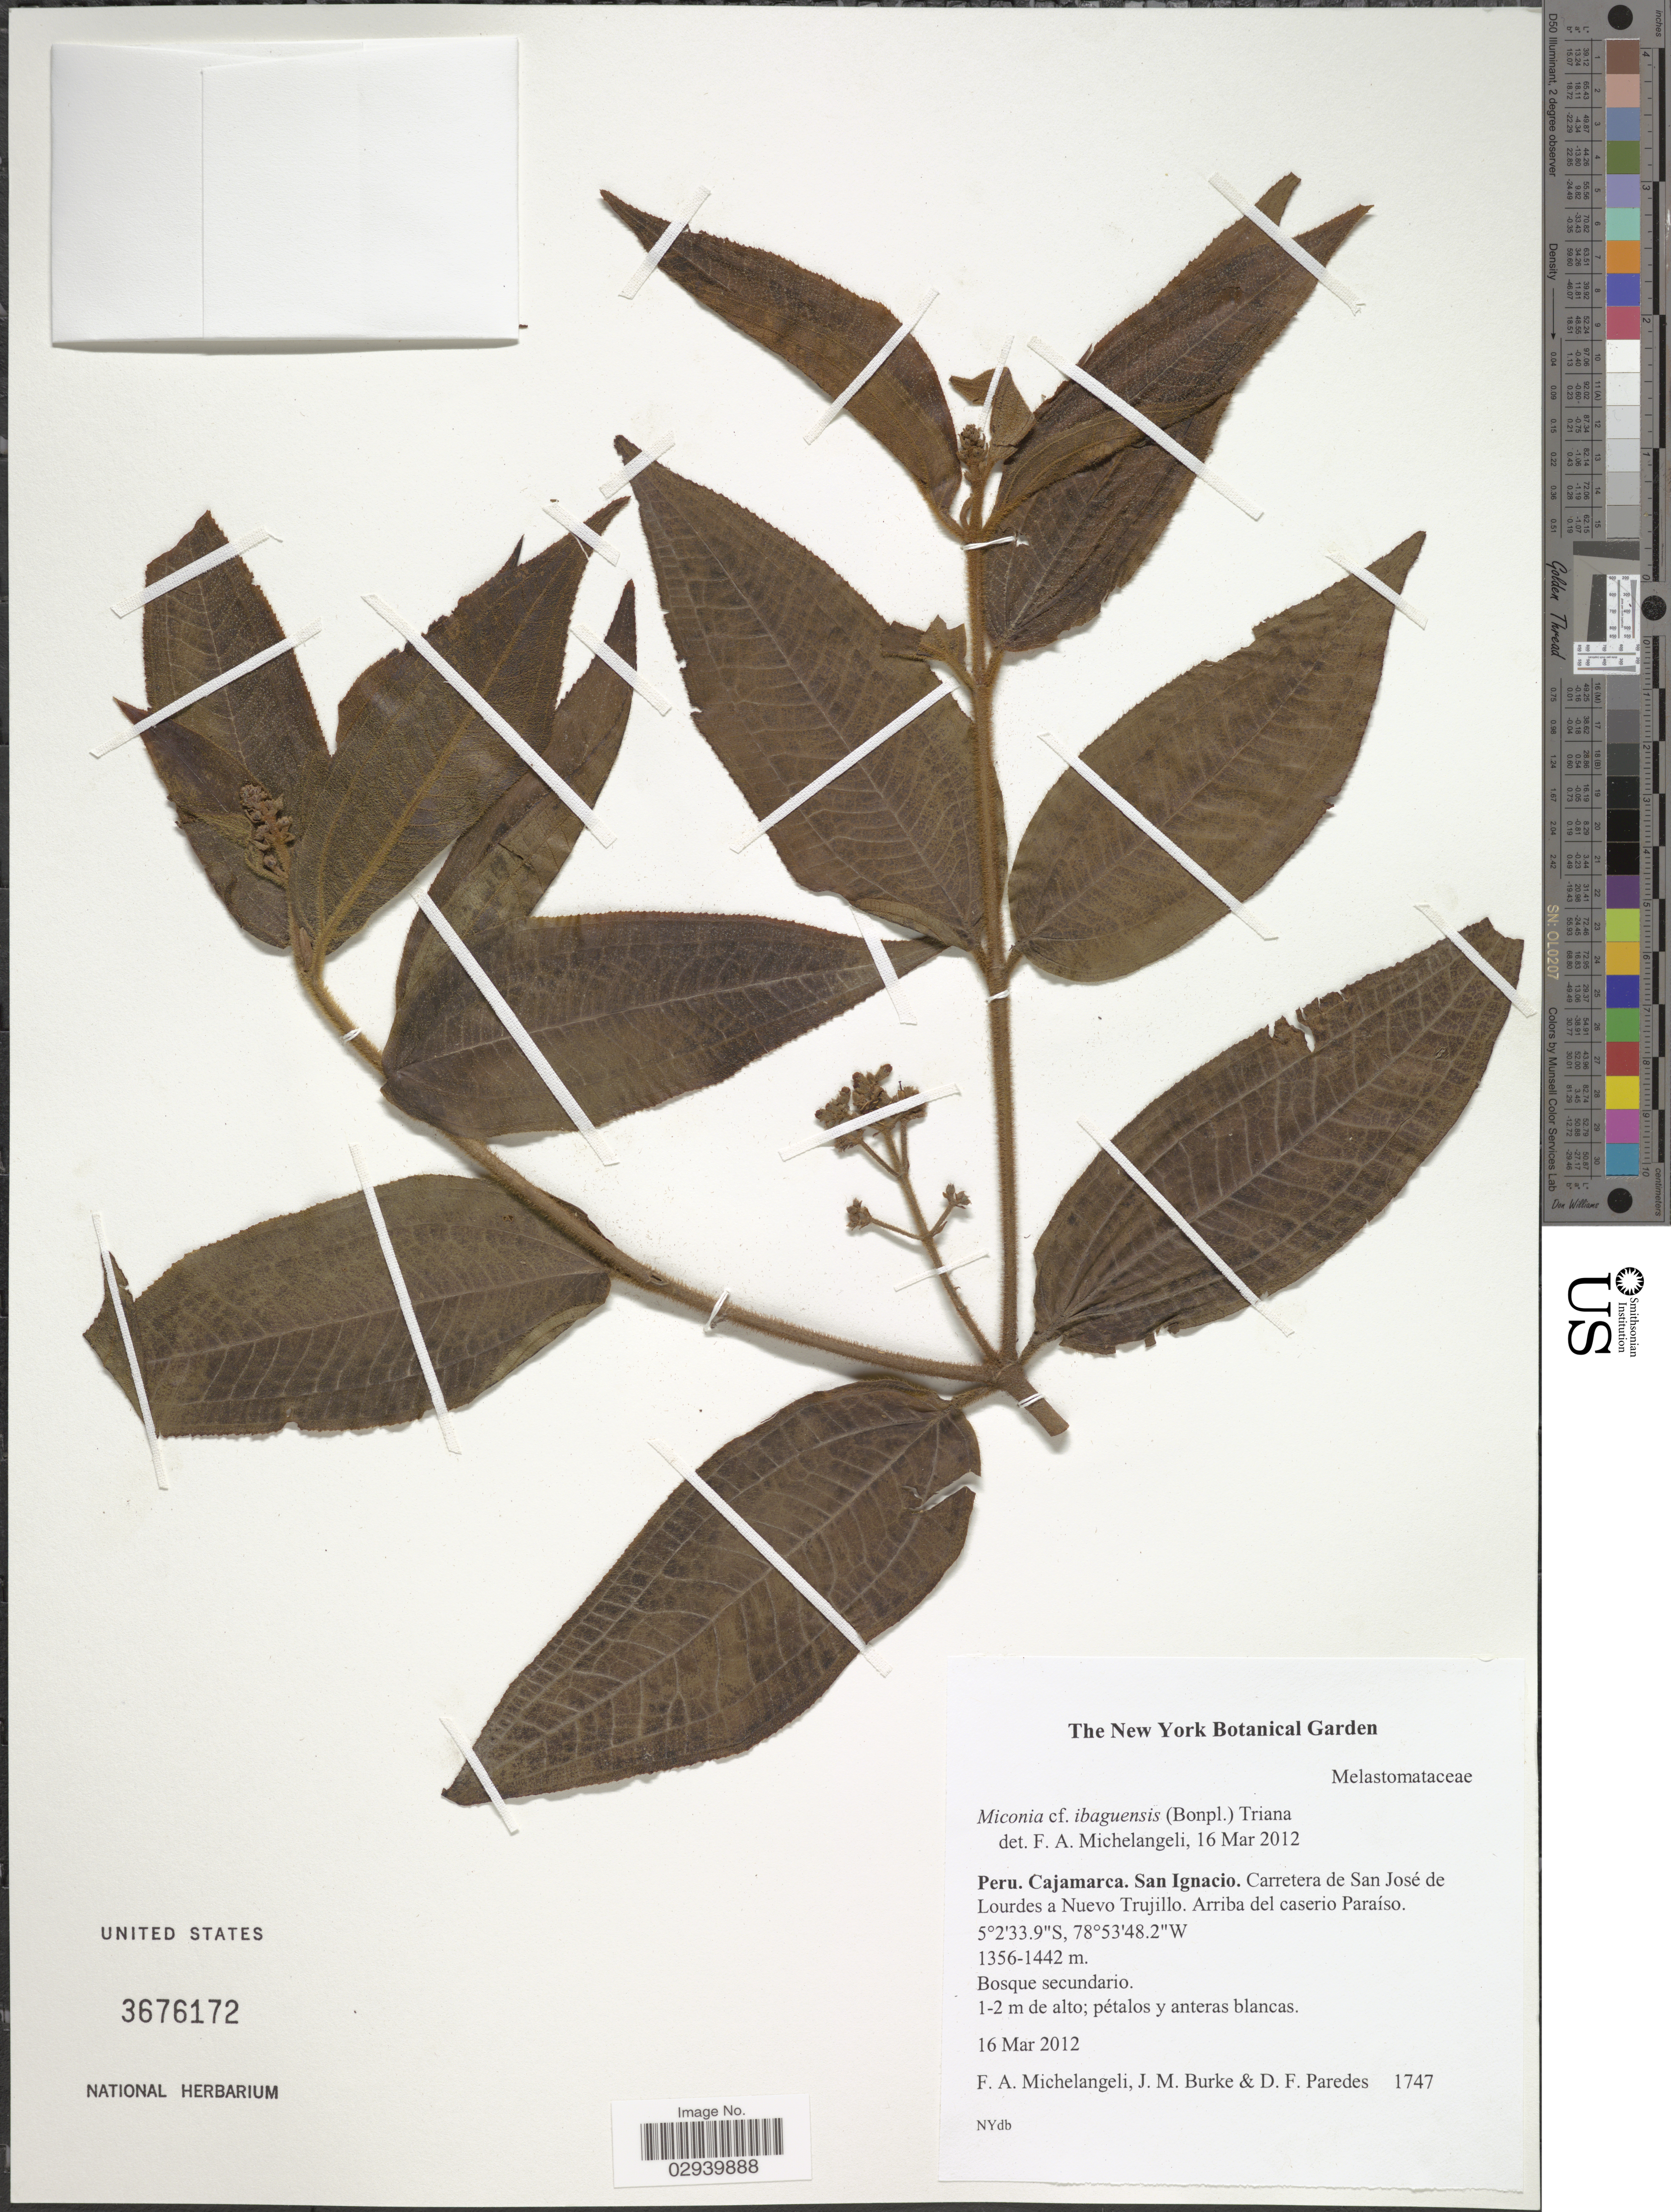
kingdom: Plantae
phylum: Tracheophyta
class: Magnoliopsida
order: Myrtales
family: Melastomataceae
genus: Miconia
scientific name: Miconia ibaguensis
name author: (Bonpl.) Triana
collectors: F. A. Michelangeli, Jac. M. Burke & D. Paredes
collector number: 1747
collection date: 2012-03-16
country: Peru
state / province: Cajamarca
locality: Peru. Cajamarca. San Ignacio. Carretera de San José de Lourdes a Nuevo Trujillo. Arriba del caserio Paraíso.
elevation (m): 1356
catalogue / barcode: US 3676172